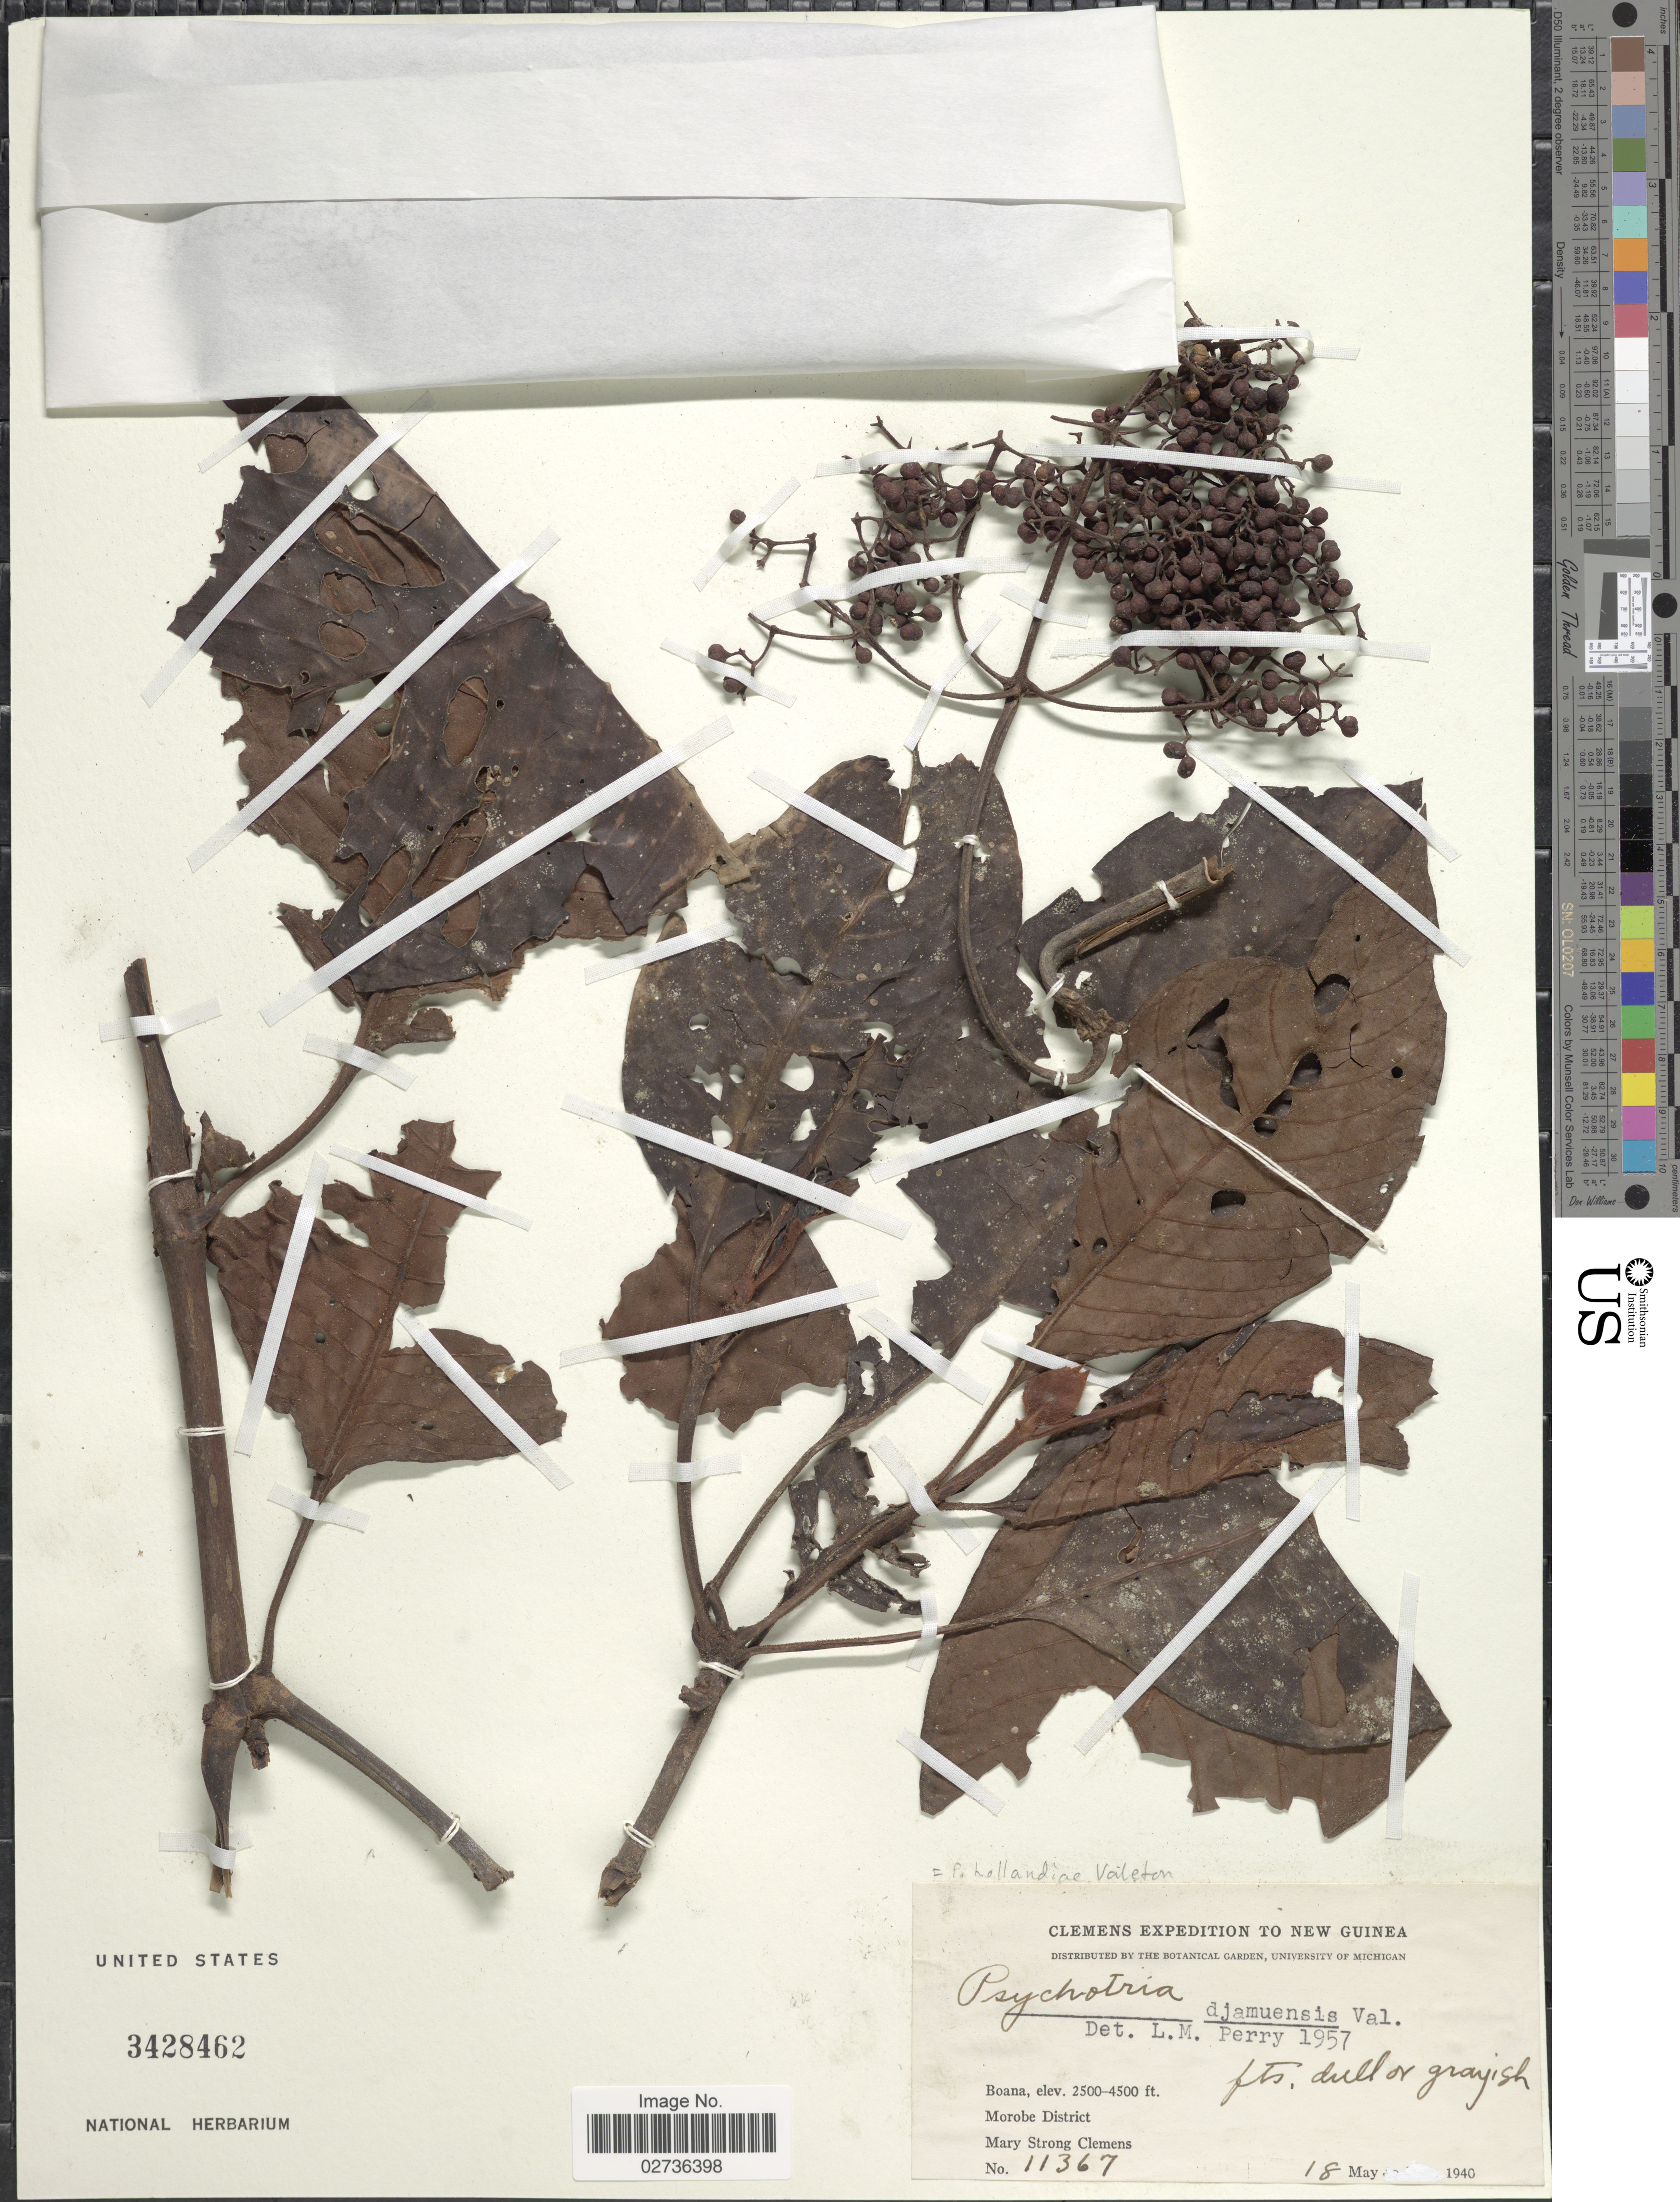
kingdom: Plantae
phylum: Tracheophyta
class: Magnoliopsida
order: Gentianales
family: Rubiaceae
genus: Psychotria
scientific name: Psychotria hollandiae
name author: Valeton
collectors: M. S. Clemens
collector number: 11367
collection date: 1940-05-18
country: Papua New Guinea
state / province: Morobe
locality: Boana, Morobe District, New Guinea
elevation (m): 762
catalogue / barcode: US 3428462